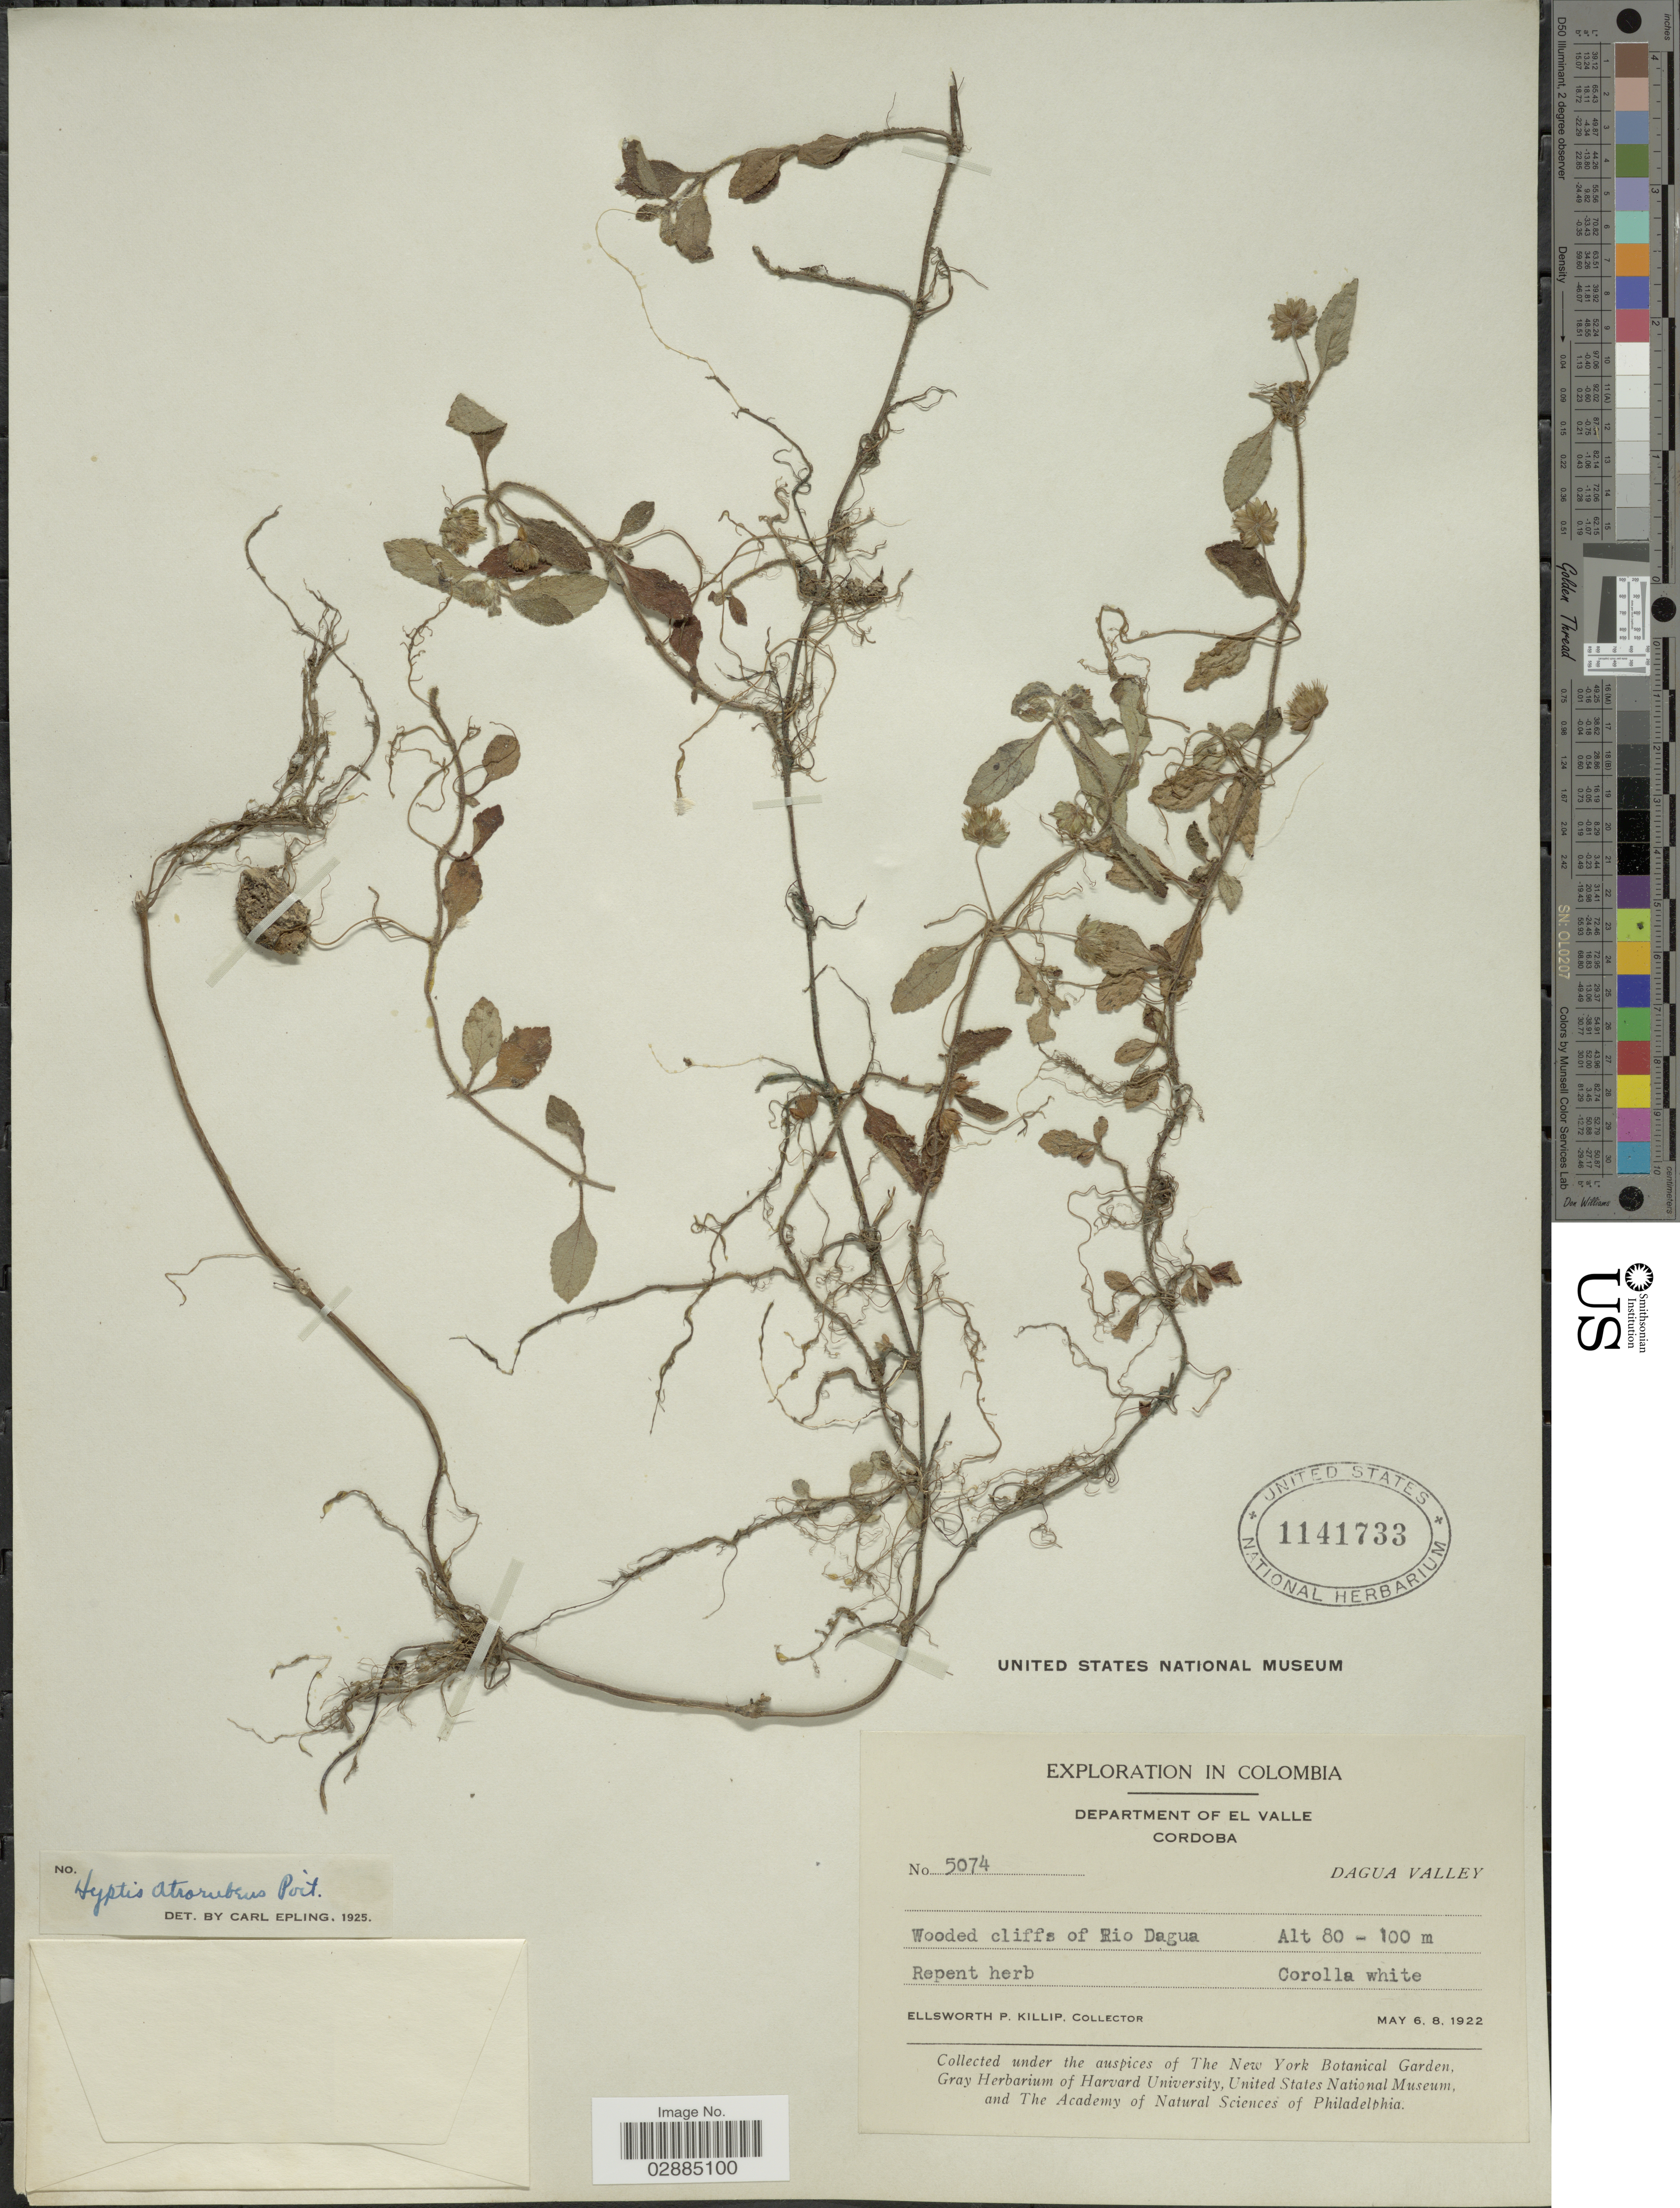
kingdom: Plantae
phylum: Tracheophyta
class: Magnoliopsida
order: Lamiales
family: Lamiaceae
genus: Hyptis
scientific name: Hyptis atrorubens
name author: Poit.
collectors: E. P. Killip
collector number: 5074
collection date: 1922-05-06/1922-05-08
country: Colombia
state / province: Valle del Cauca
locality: Department of El Valle, Cordoba, Dagua Valley, Wooded cliffs of Rio Dagua.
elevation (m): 80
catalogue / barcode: US 1141733